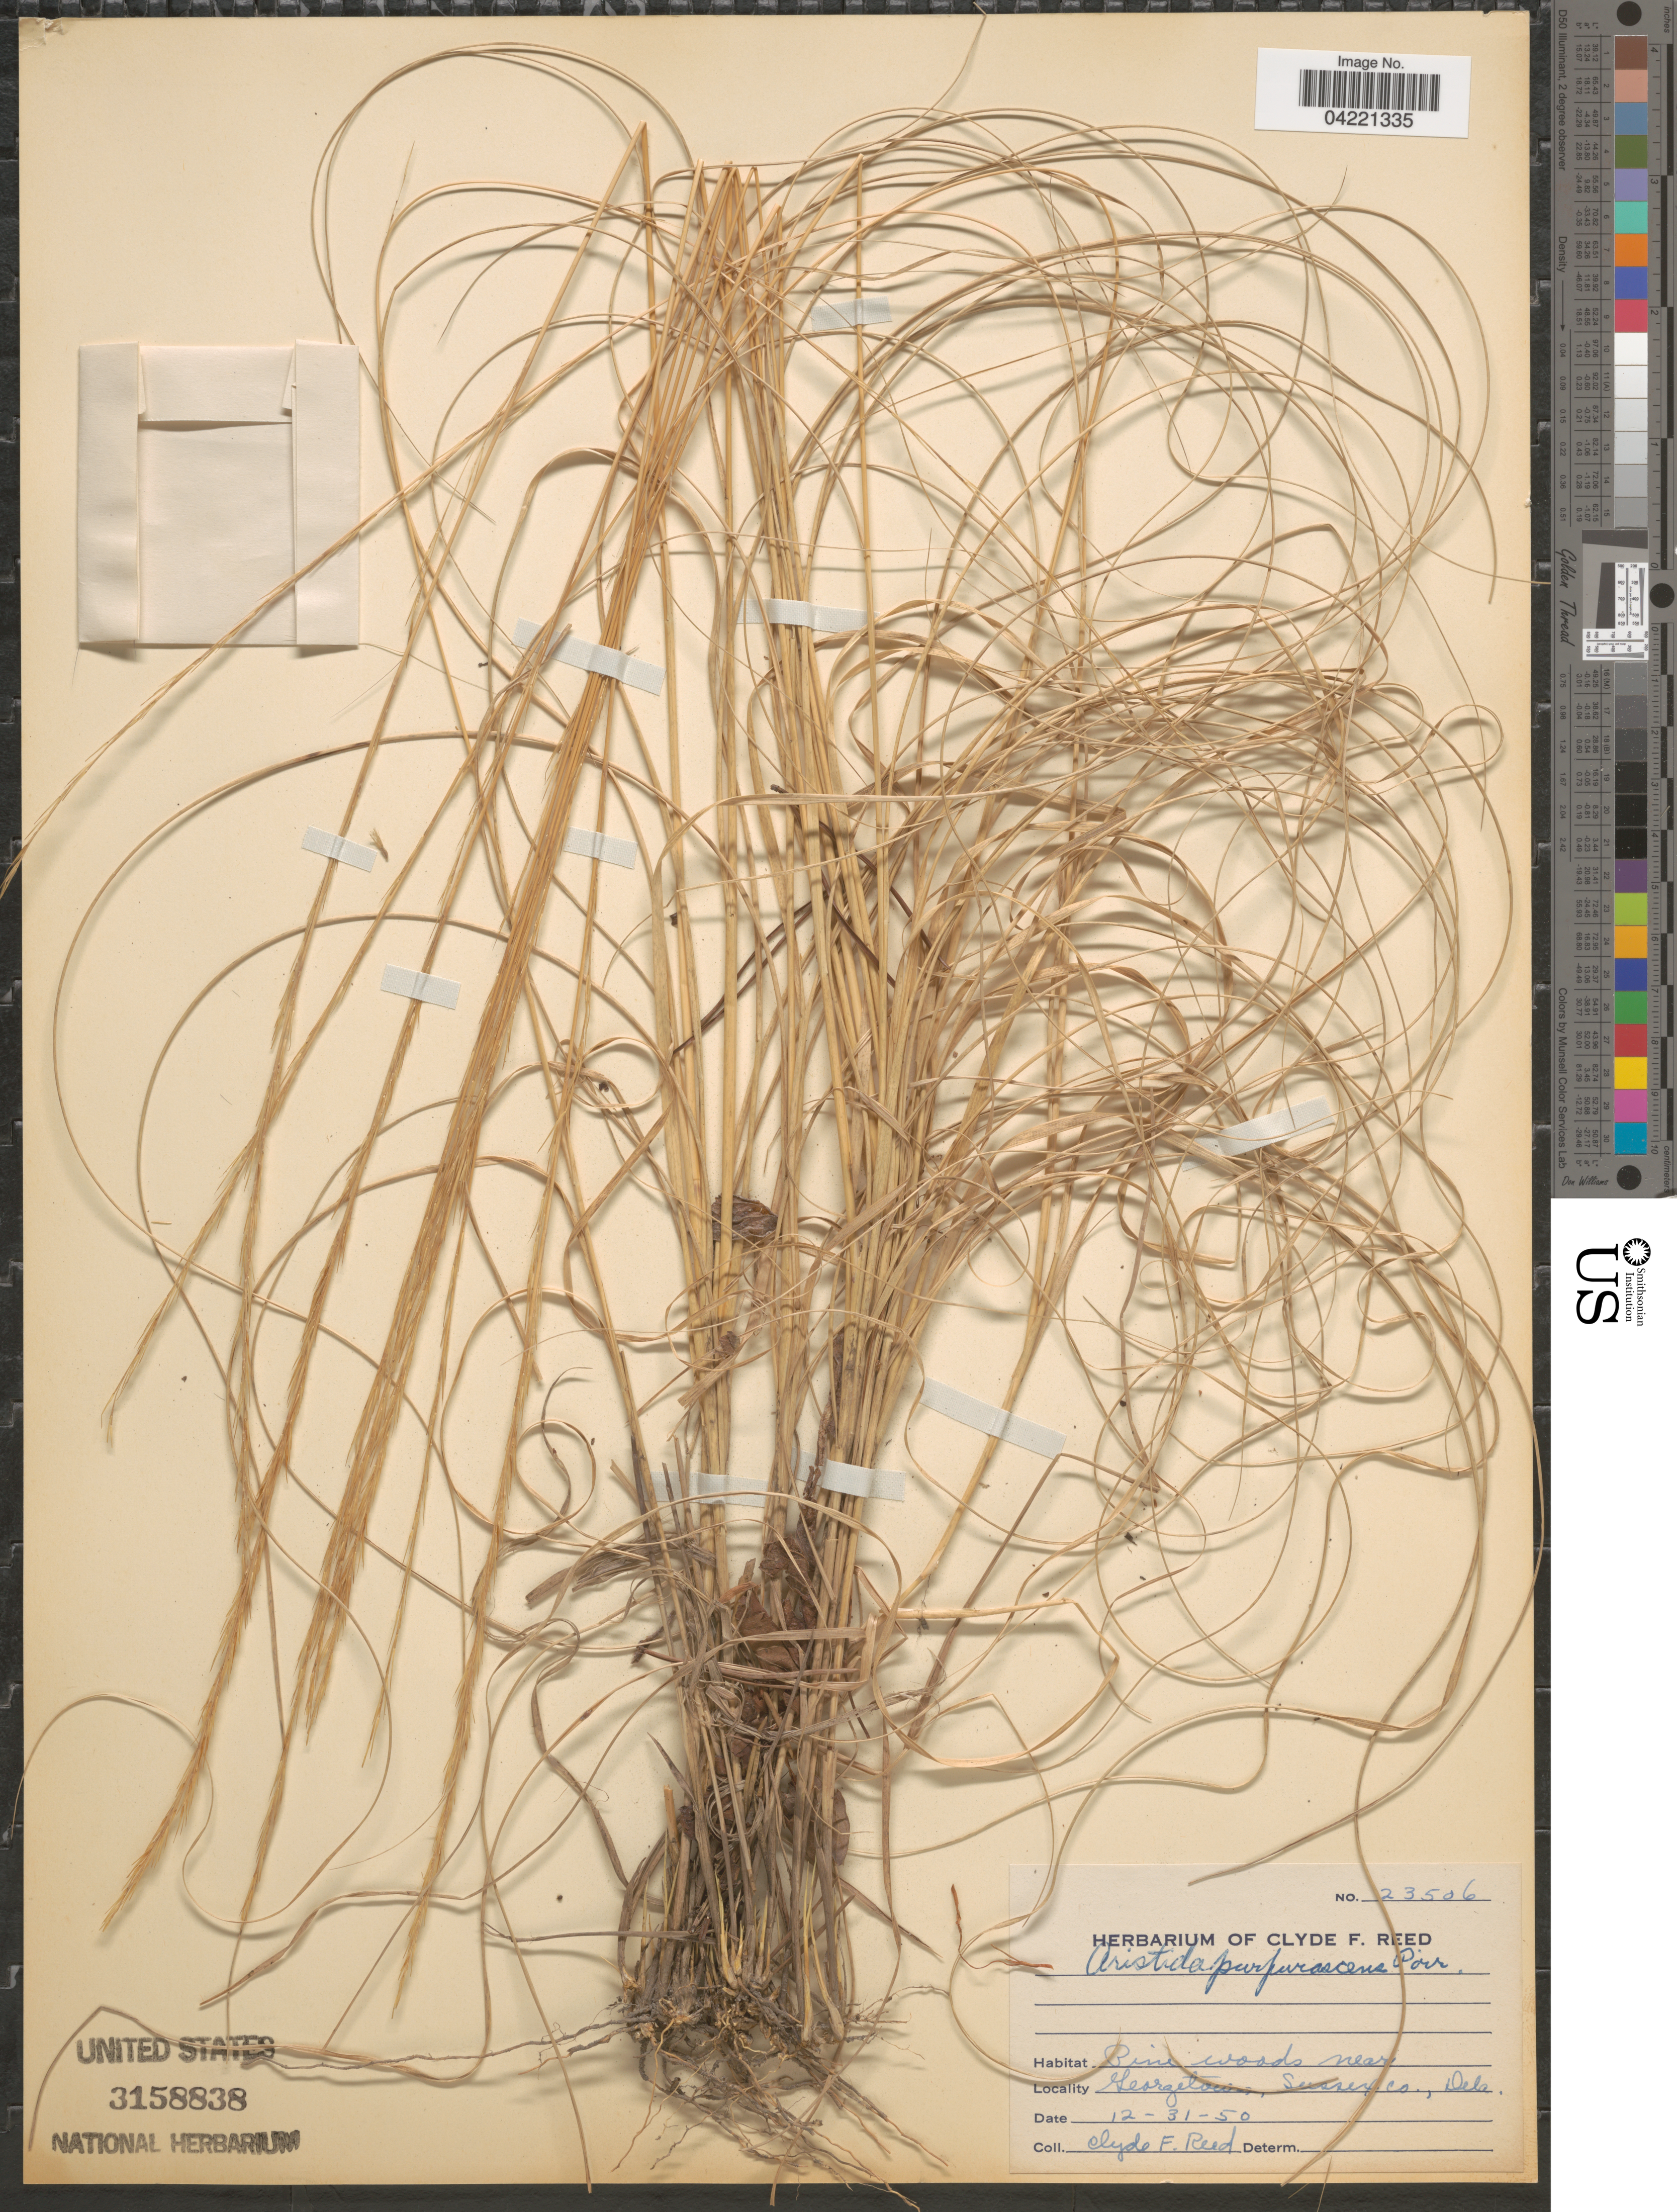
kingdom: Plantae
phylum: Tracheophyta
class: Liliopsida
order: Poales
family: Poaceae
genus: Aristida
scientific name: Aristida purpurascens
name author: Poir.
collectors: C. F. Reed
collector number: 23506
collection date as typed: Transcribed d/m/y: 31/12/50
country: United States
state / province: Delaware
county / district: Sussex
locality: Pine woods near Georgetown, Sussex Co.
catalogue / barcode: US 3158838